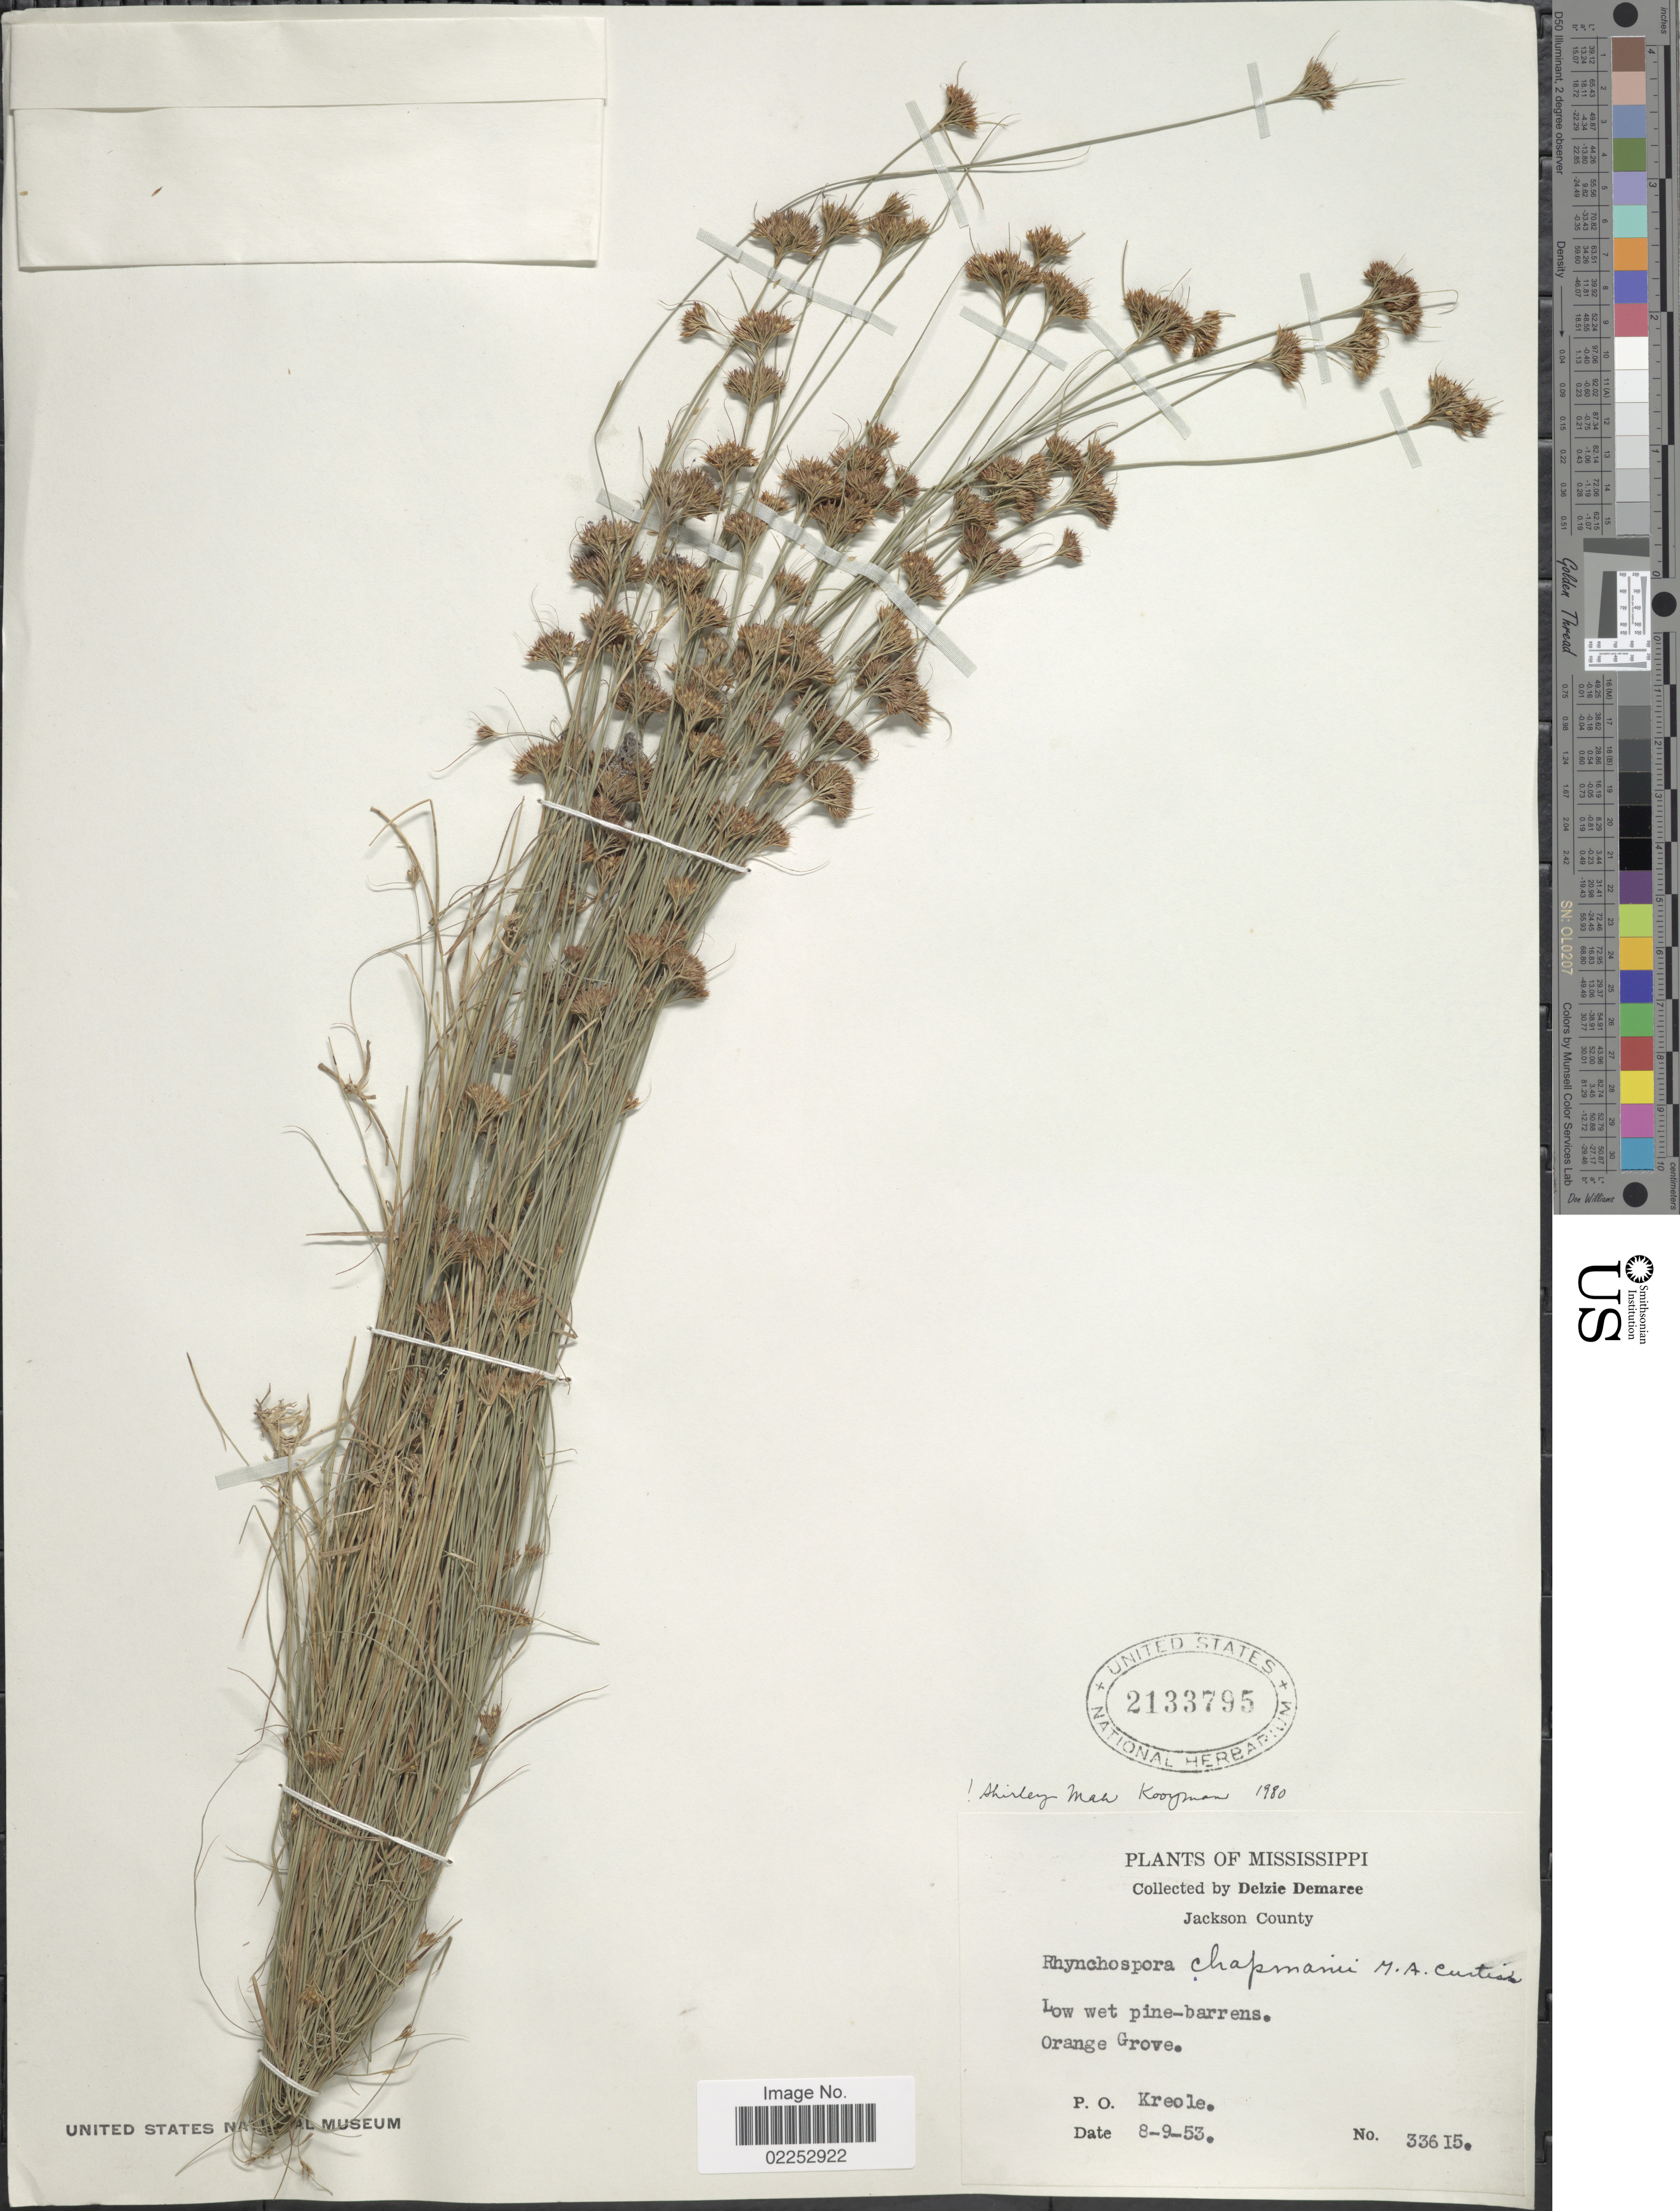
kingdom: Plantae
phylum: Tracheophyta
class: Liliopsida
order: Poales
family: Cyperaceae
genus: Rhynchospora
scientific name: Rhynchospora chapmanii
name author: M.A. Curtis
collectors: D. Demaree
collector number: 33615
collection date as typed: Transcribed d/m/y: 9/8/53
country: United States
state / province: Mississippi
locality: Jackson County. Orange Grove. P. O. Kreole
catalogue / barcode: US 2133795